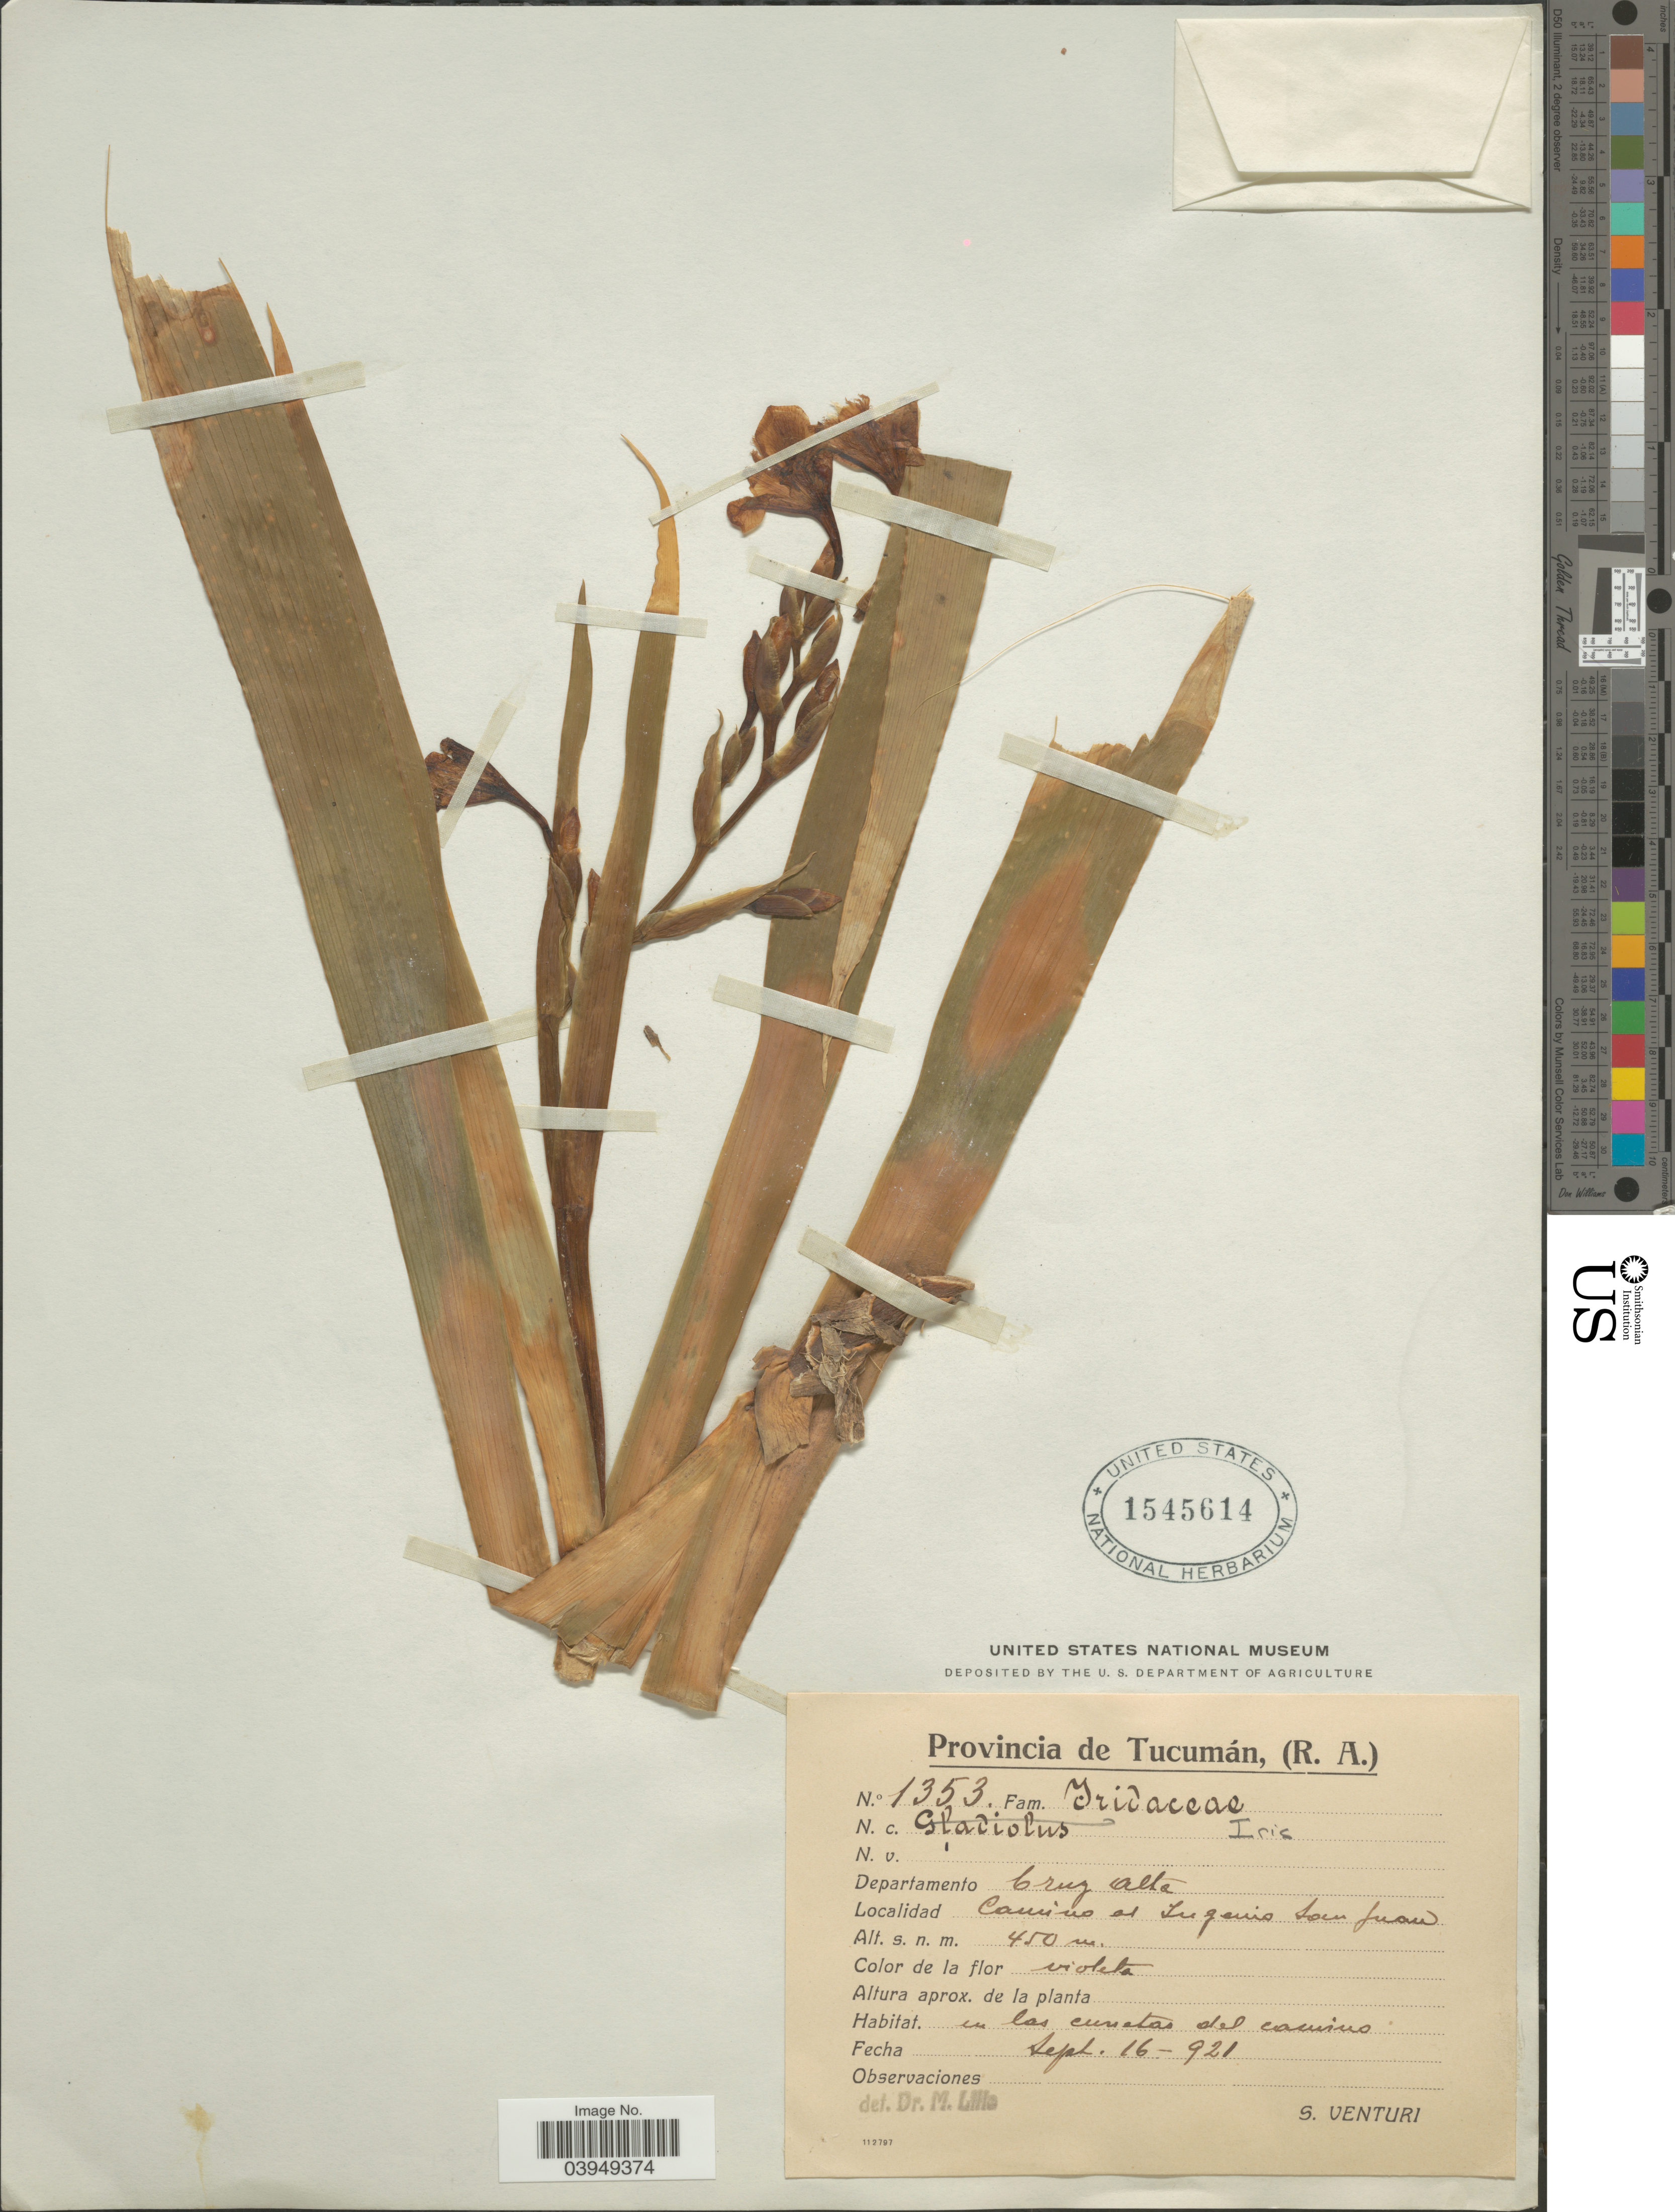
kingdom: Plantae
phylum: Tracheophyta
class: Liliopsida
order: Asparagales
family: Iridaceae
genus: Iris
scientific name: Iris sp.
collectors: S. Venturi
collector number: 1353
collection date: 1921-09-16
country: Argentina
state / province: Tucuman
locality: Departamento Cruz Alta. Camino el Eugenio, San Juan.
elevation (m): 450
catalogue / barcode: US 1545614